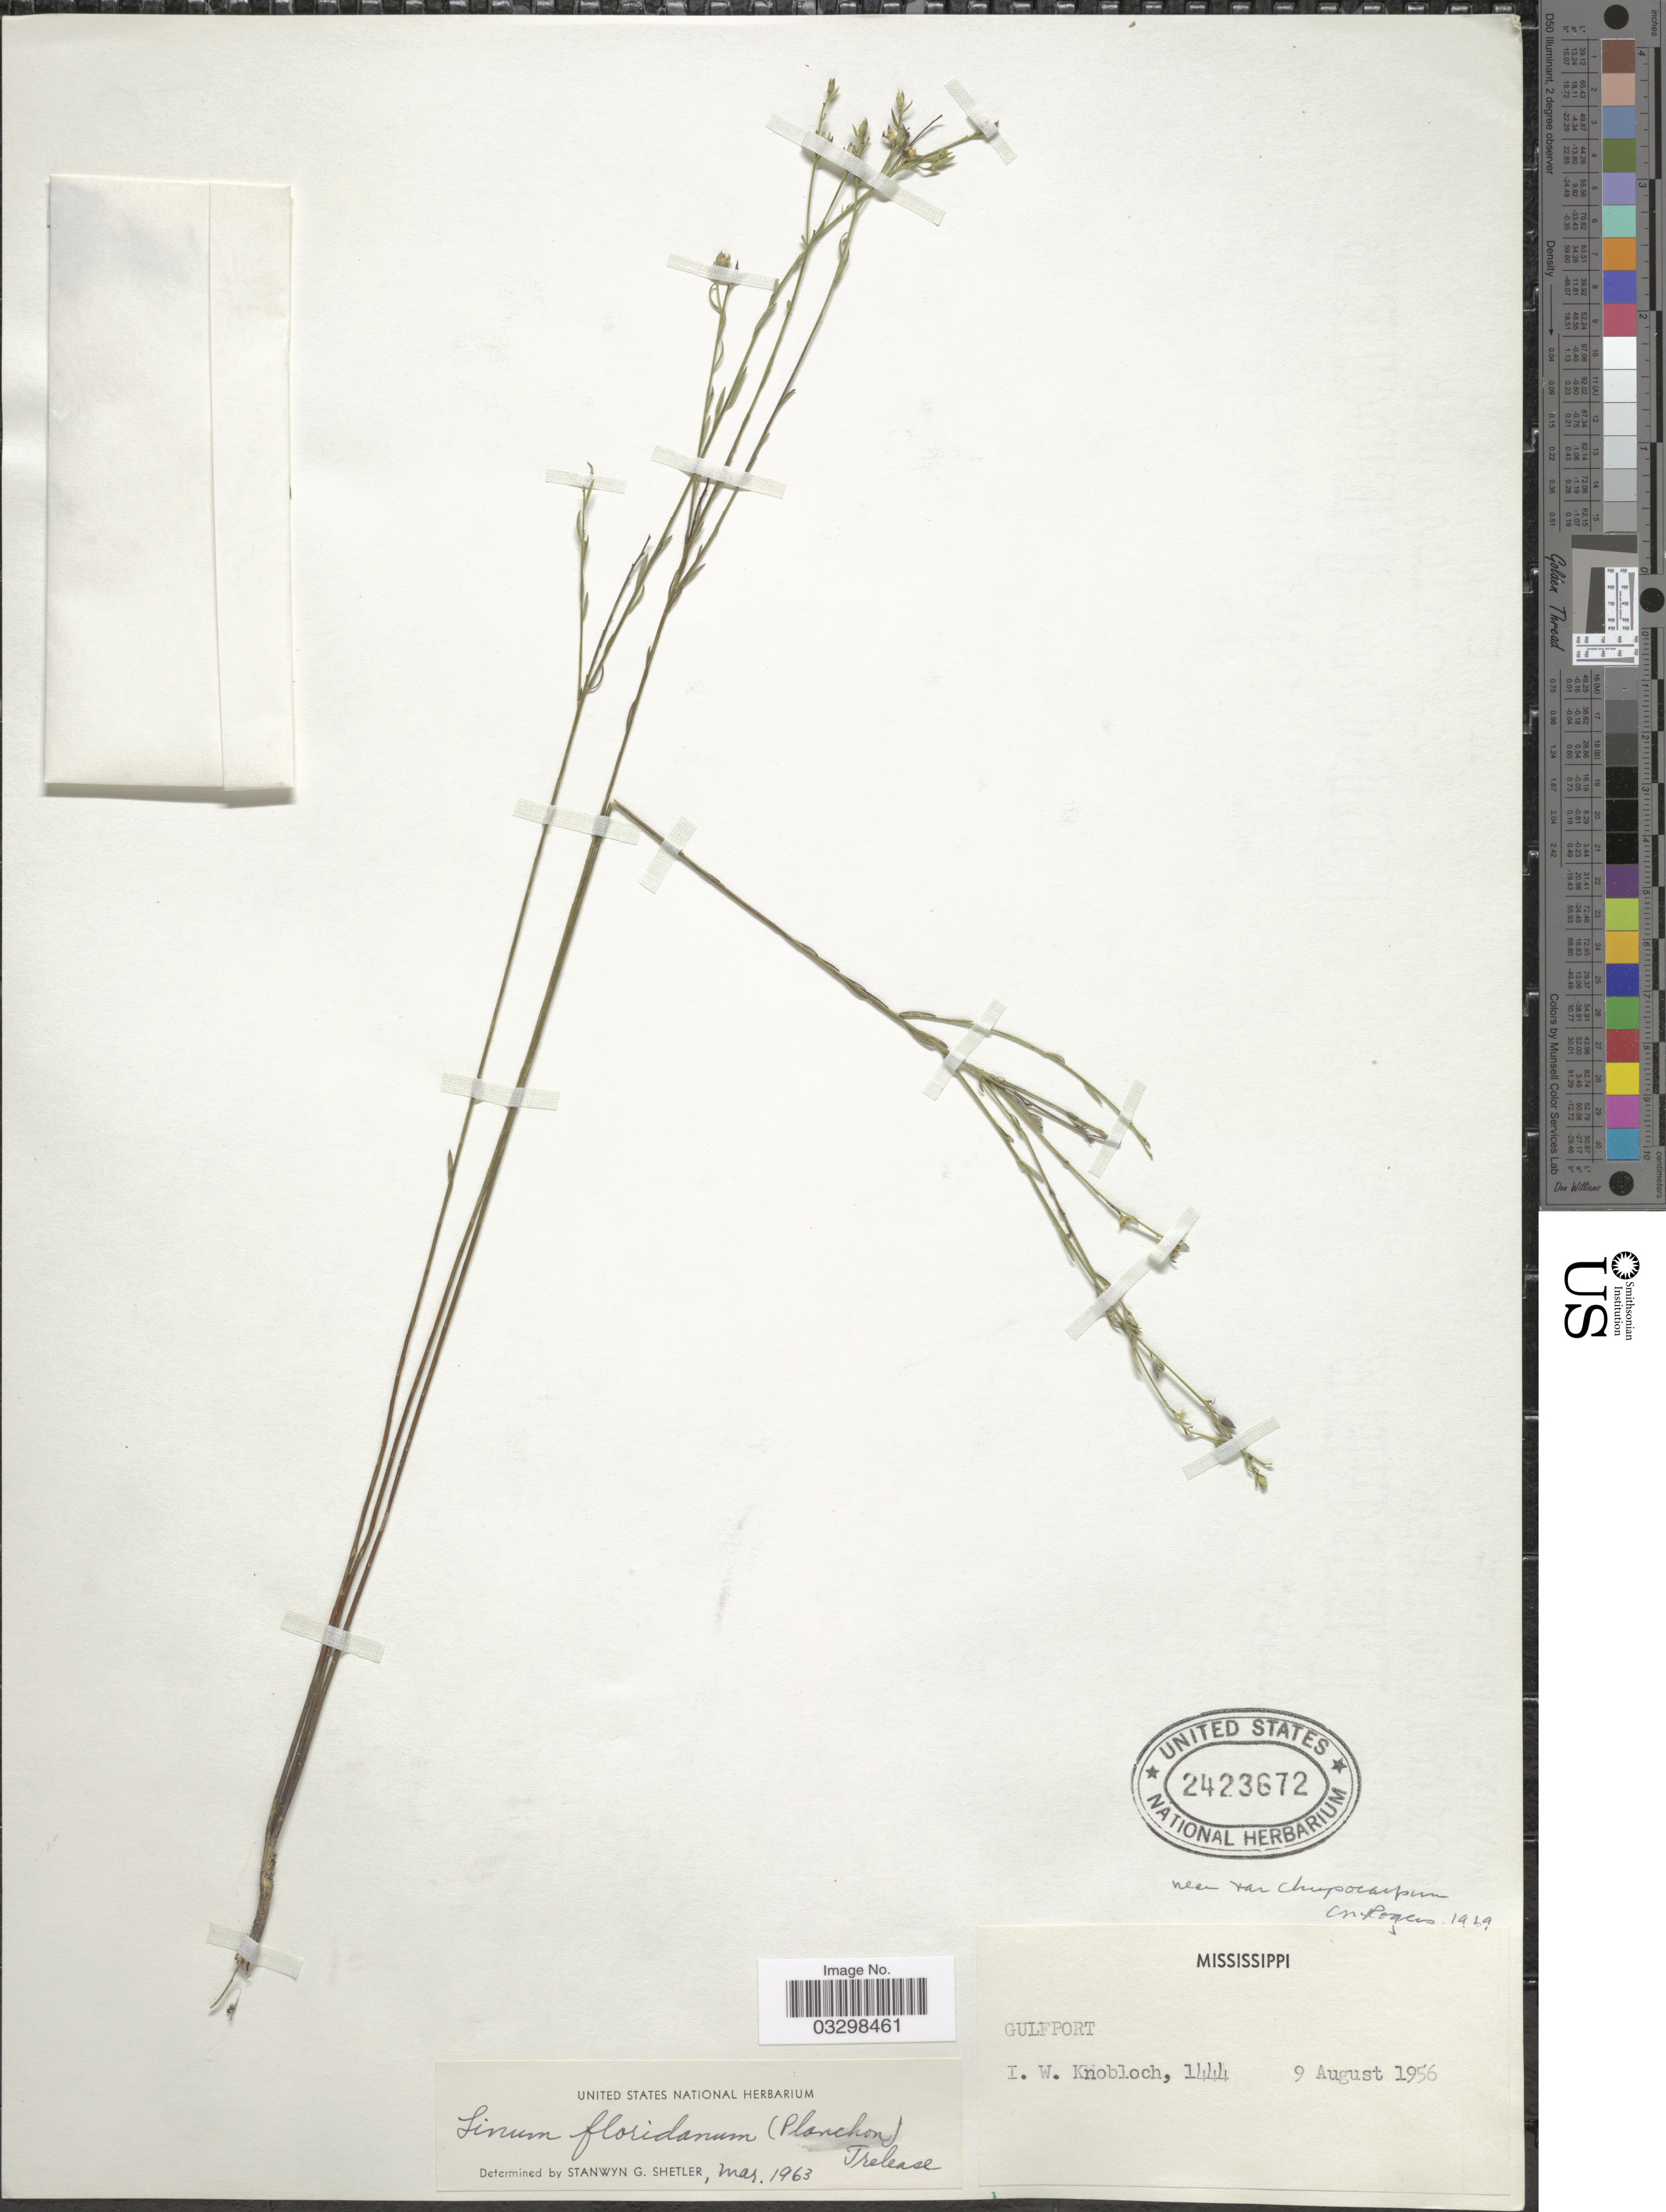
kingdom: Plantae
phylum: Tracheophyta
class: Magnoliopsida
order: Malpighiales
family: Linaceae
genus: Linum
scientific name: Linum floridanum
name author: (Planch.) Trel.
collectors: I. W. Knobloch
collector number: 1444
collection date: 1956-08-09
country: United States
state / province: Mississippi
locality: Gulfport.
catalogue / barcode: US 2423672